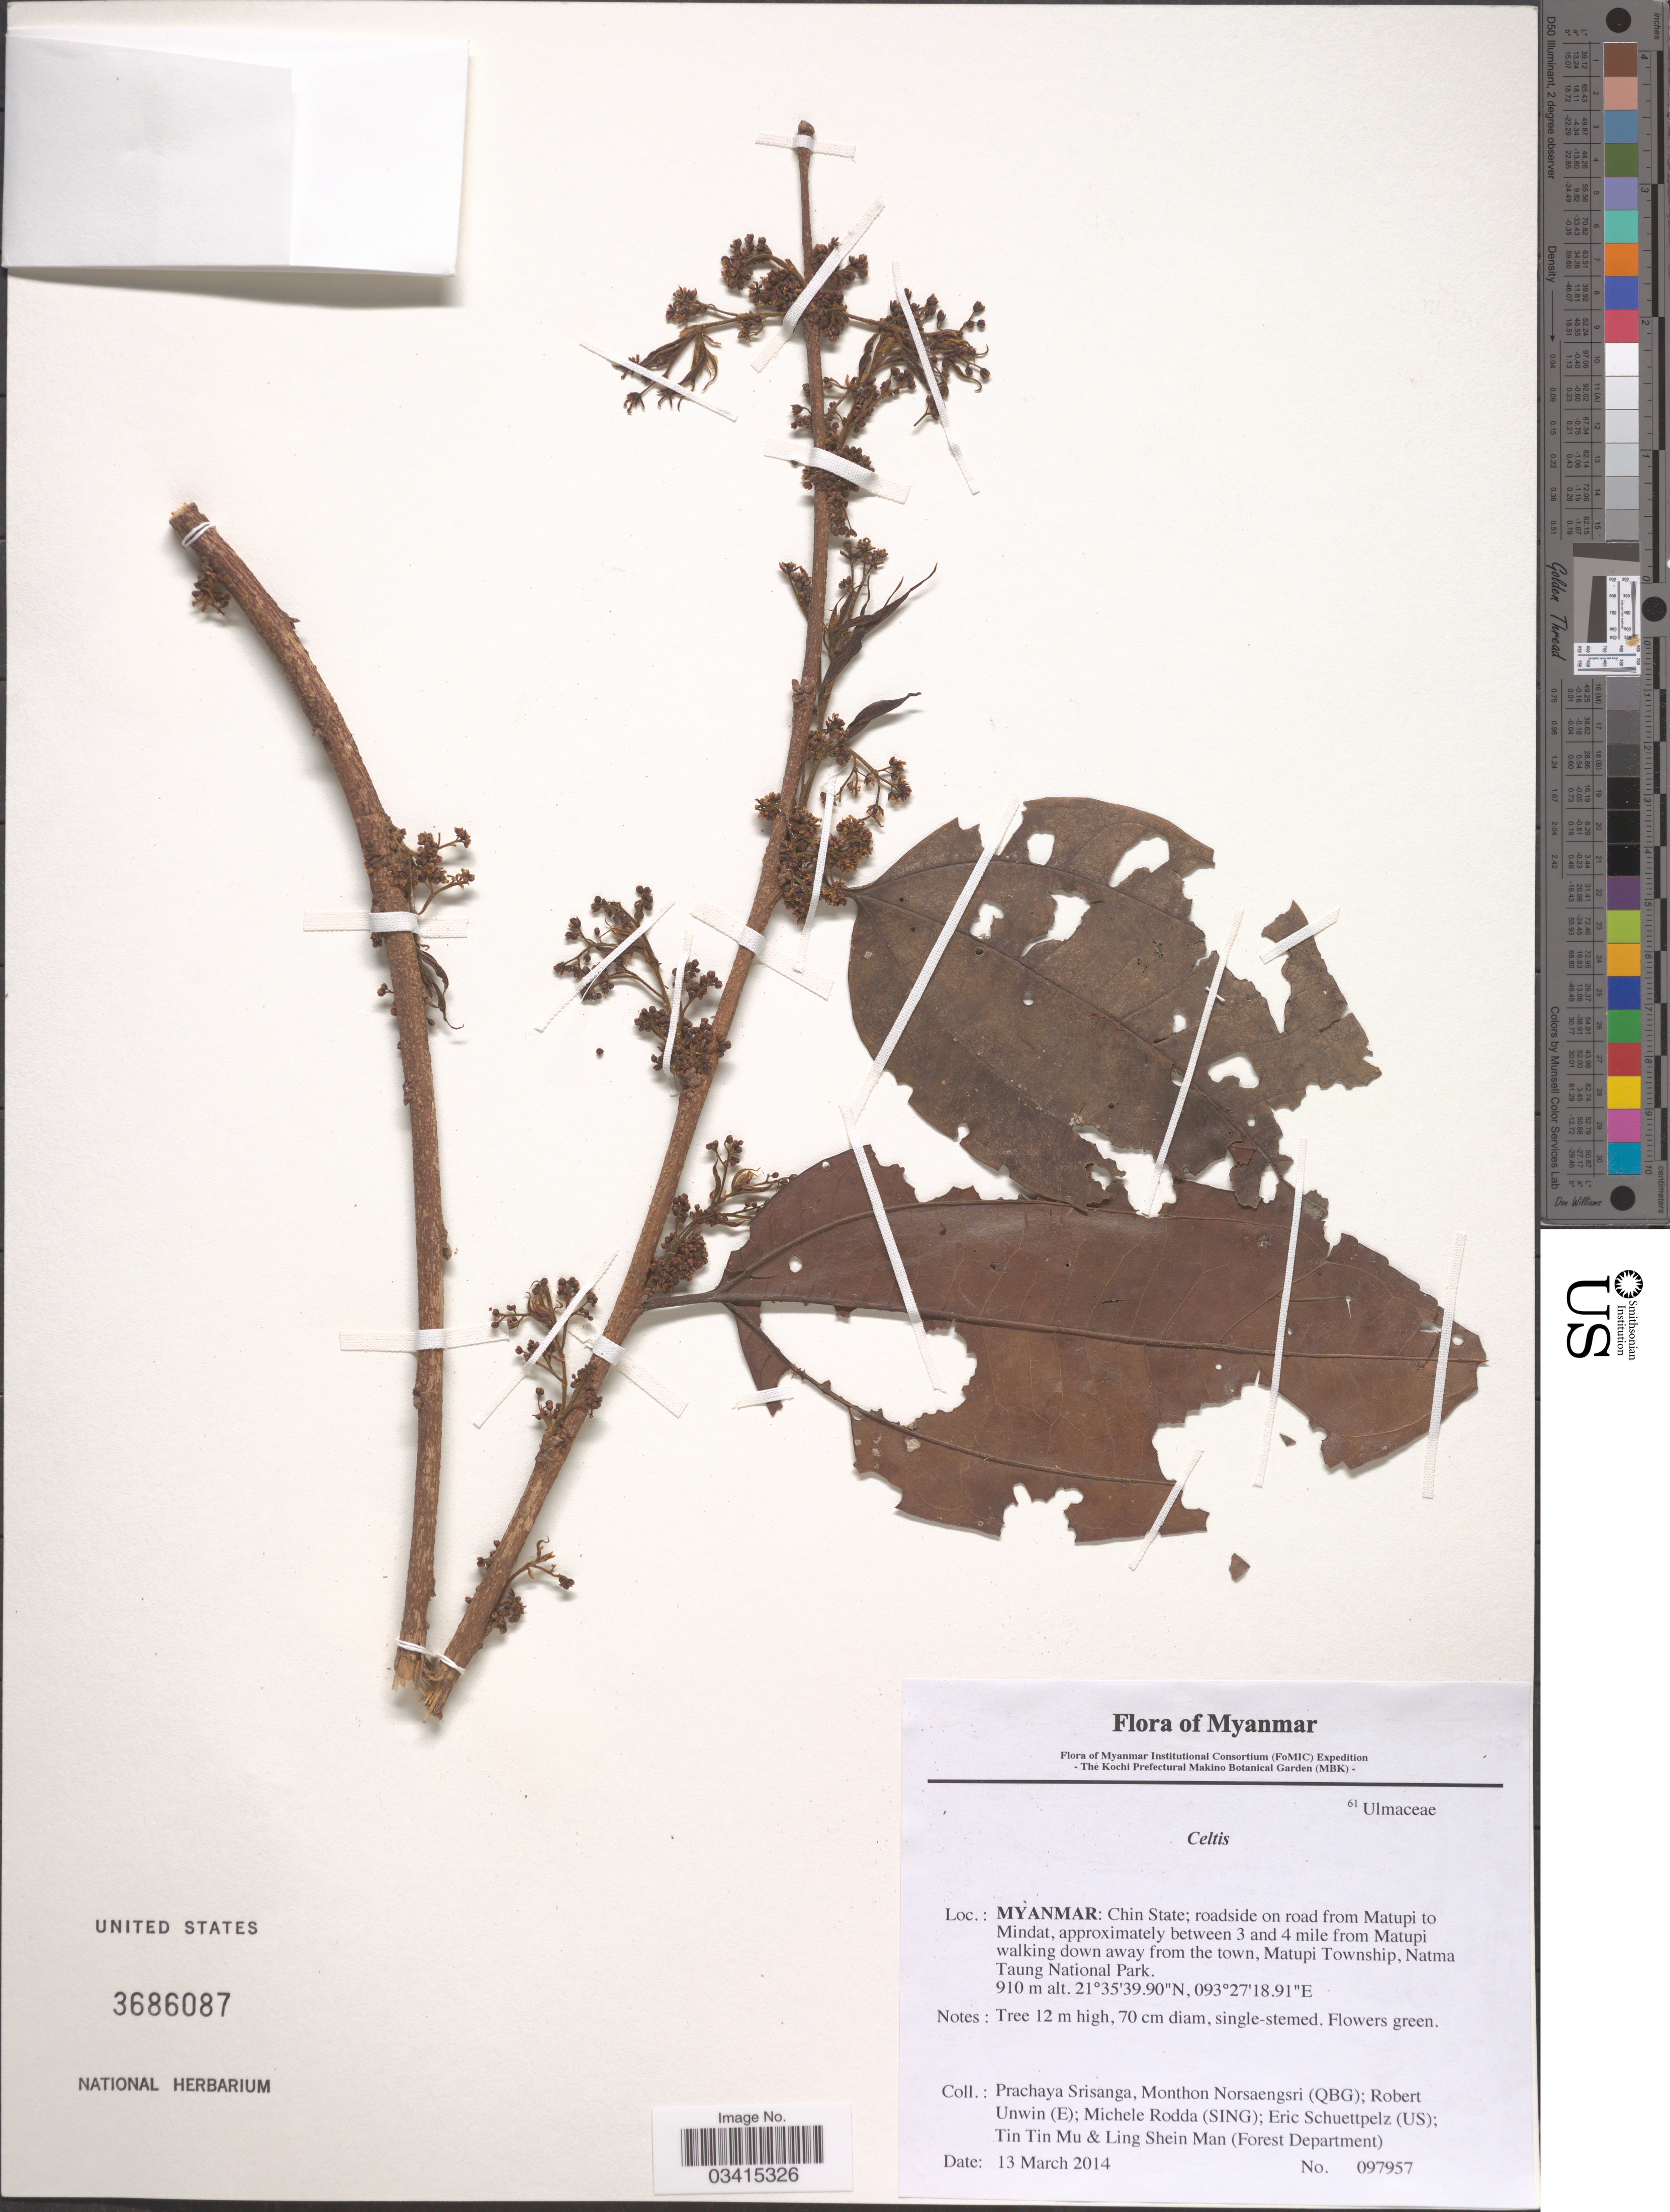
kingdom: Plantae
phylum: Tracheophyta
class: Magnoliopsida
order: Rosales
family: Cannabaceae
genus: Celtis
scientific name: Celtis sp.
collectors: P. Srisanga, M. Norsaengsri, R. Unwin, M. Rodda & et al.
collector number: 097957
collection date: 2014-03-13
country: Myanmar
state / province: Chin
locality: Roadside on road from Matupi to Mindat, approximately between 3 and 4 mile from Matupi walking down away from the town, Matupi Township, Natma Taung National Park.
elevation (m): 910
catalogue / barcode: US 3686087